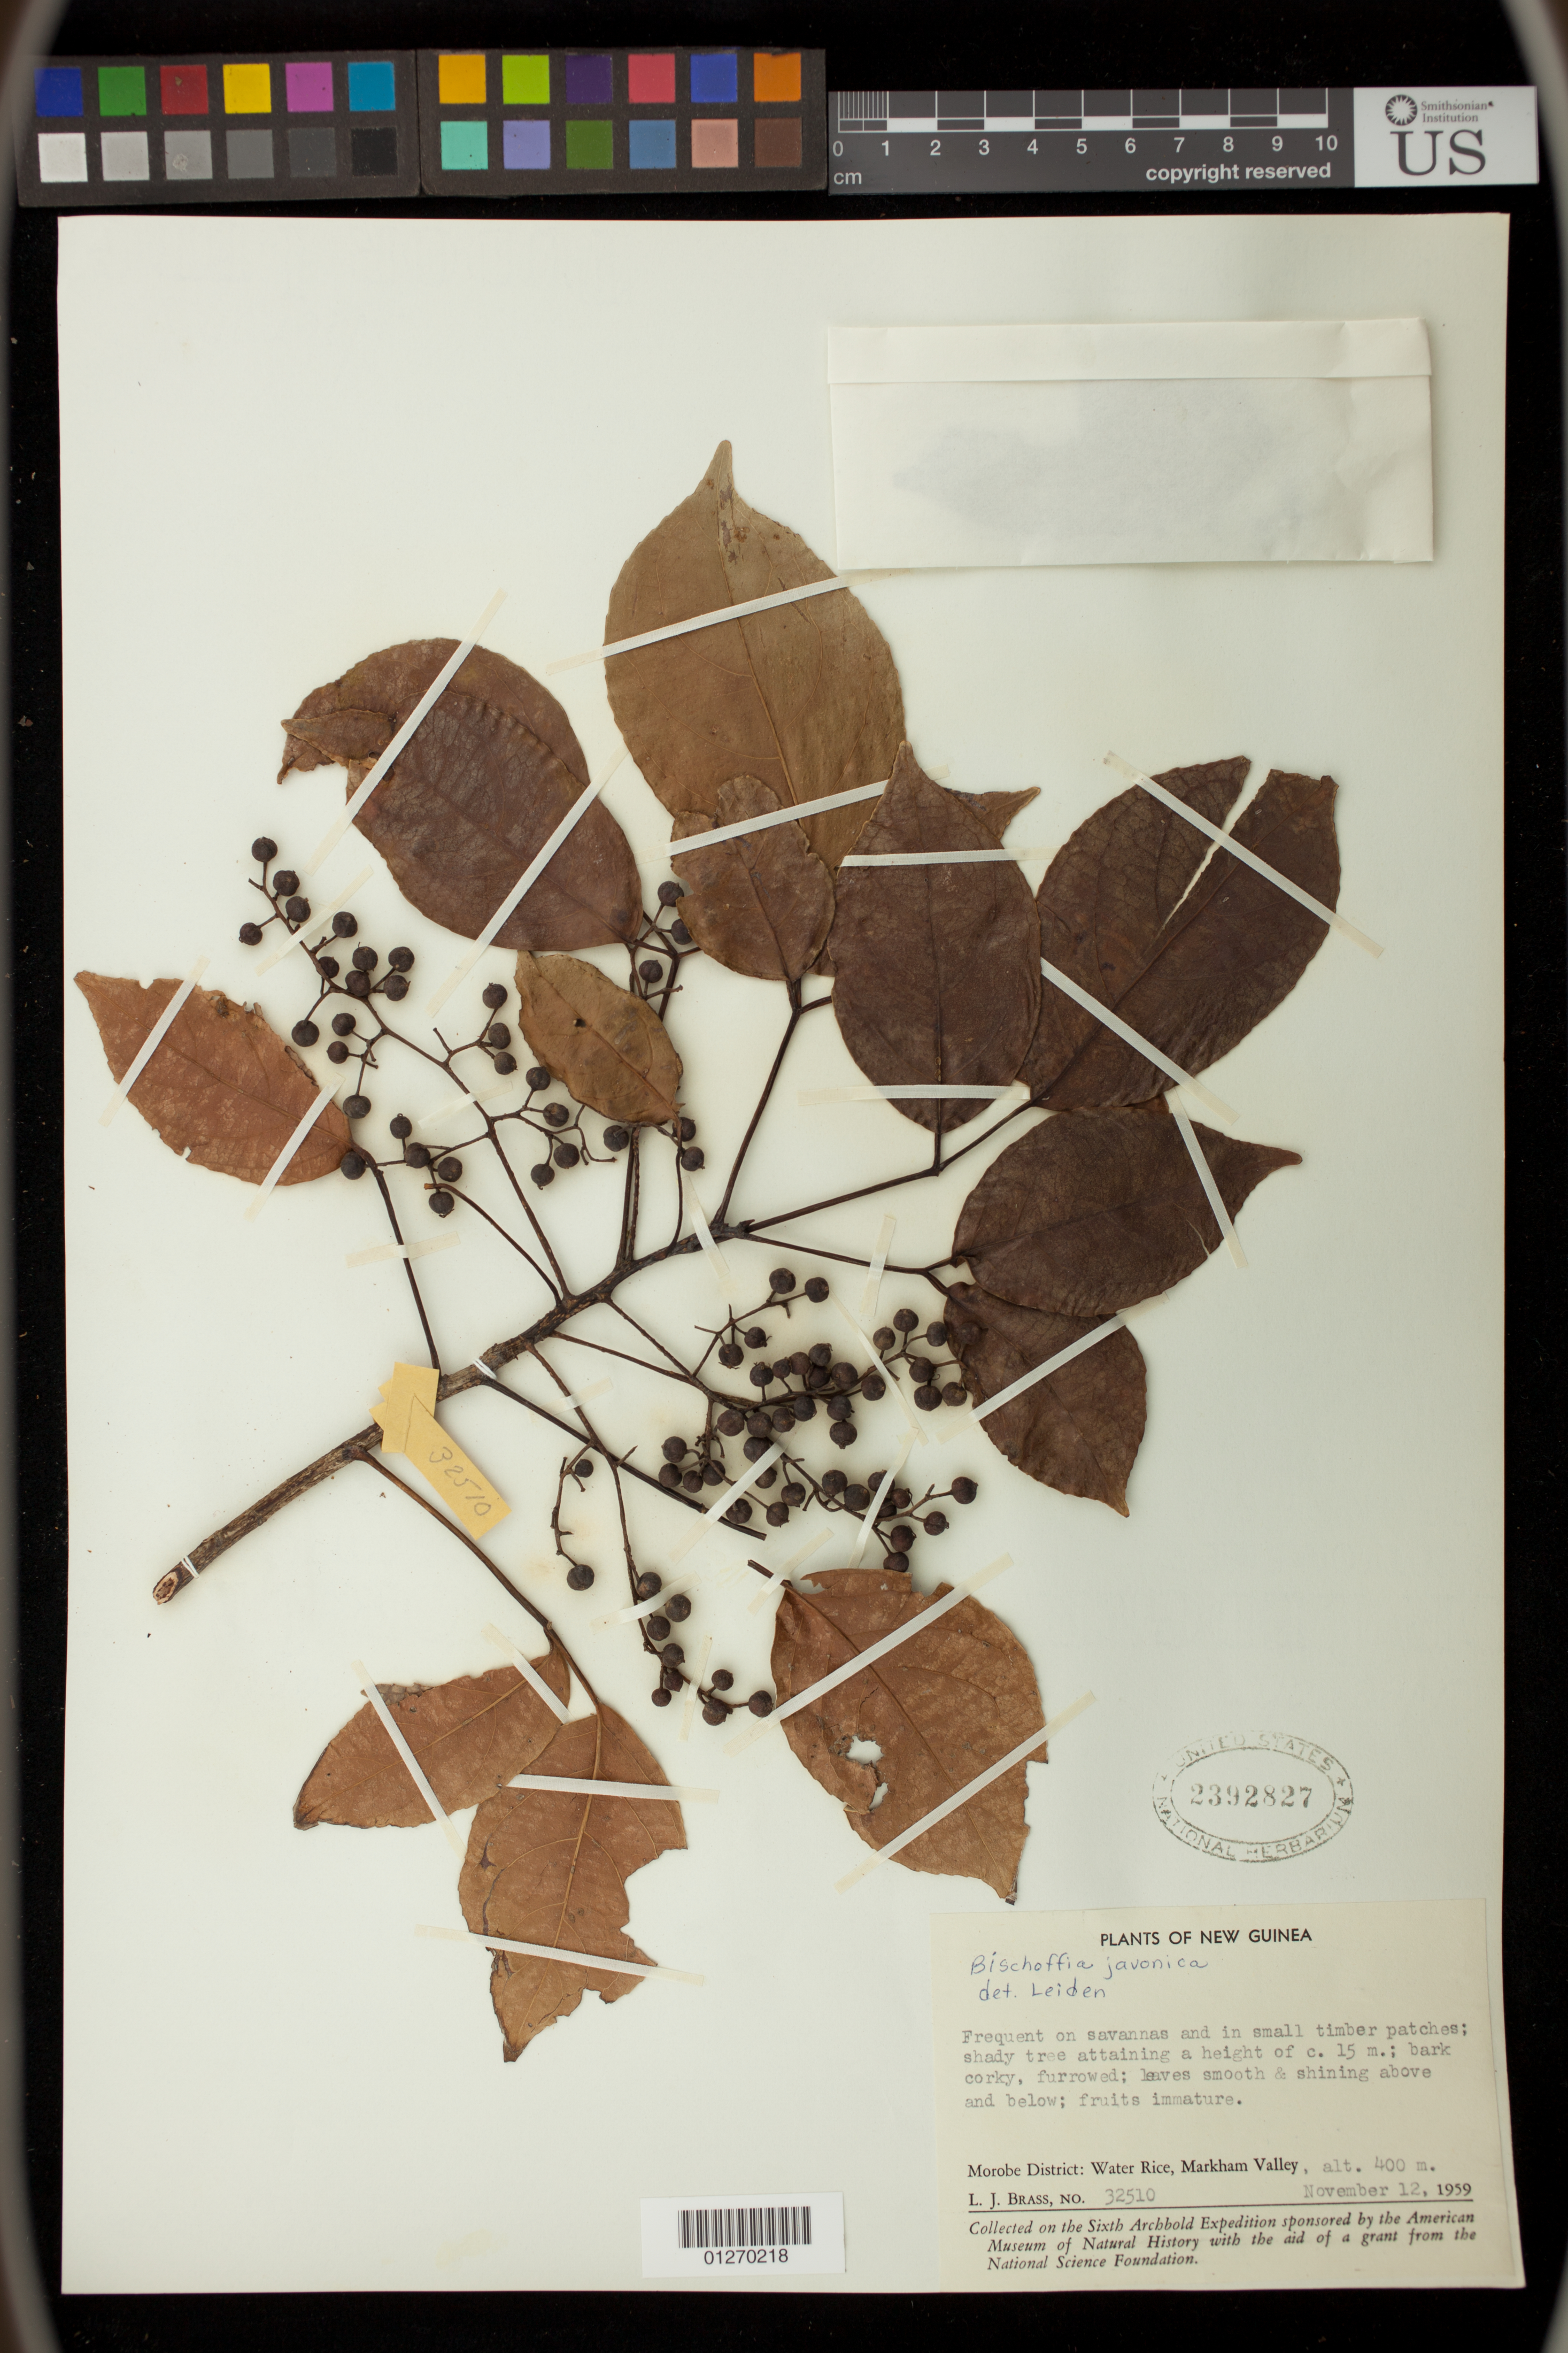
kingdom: Plantae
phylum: Tracheophyta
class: Magnoliopsida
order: Malpighiales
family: Phyllanthaceae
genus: Bischofia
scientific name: Bischofia javanica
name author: Blume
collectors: L. J. Brass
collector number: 32510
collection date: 1959-11-12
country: Papua New Guinea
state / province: Morobe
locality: Water Rice, Markham Valley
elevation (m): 400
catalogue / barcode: US 2392827